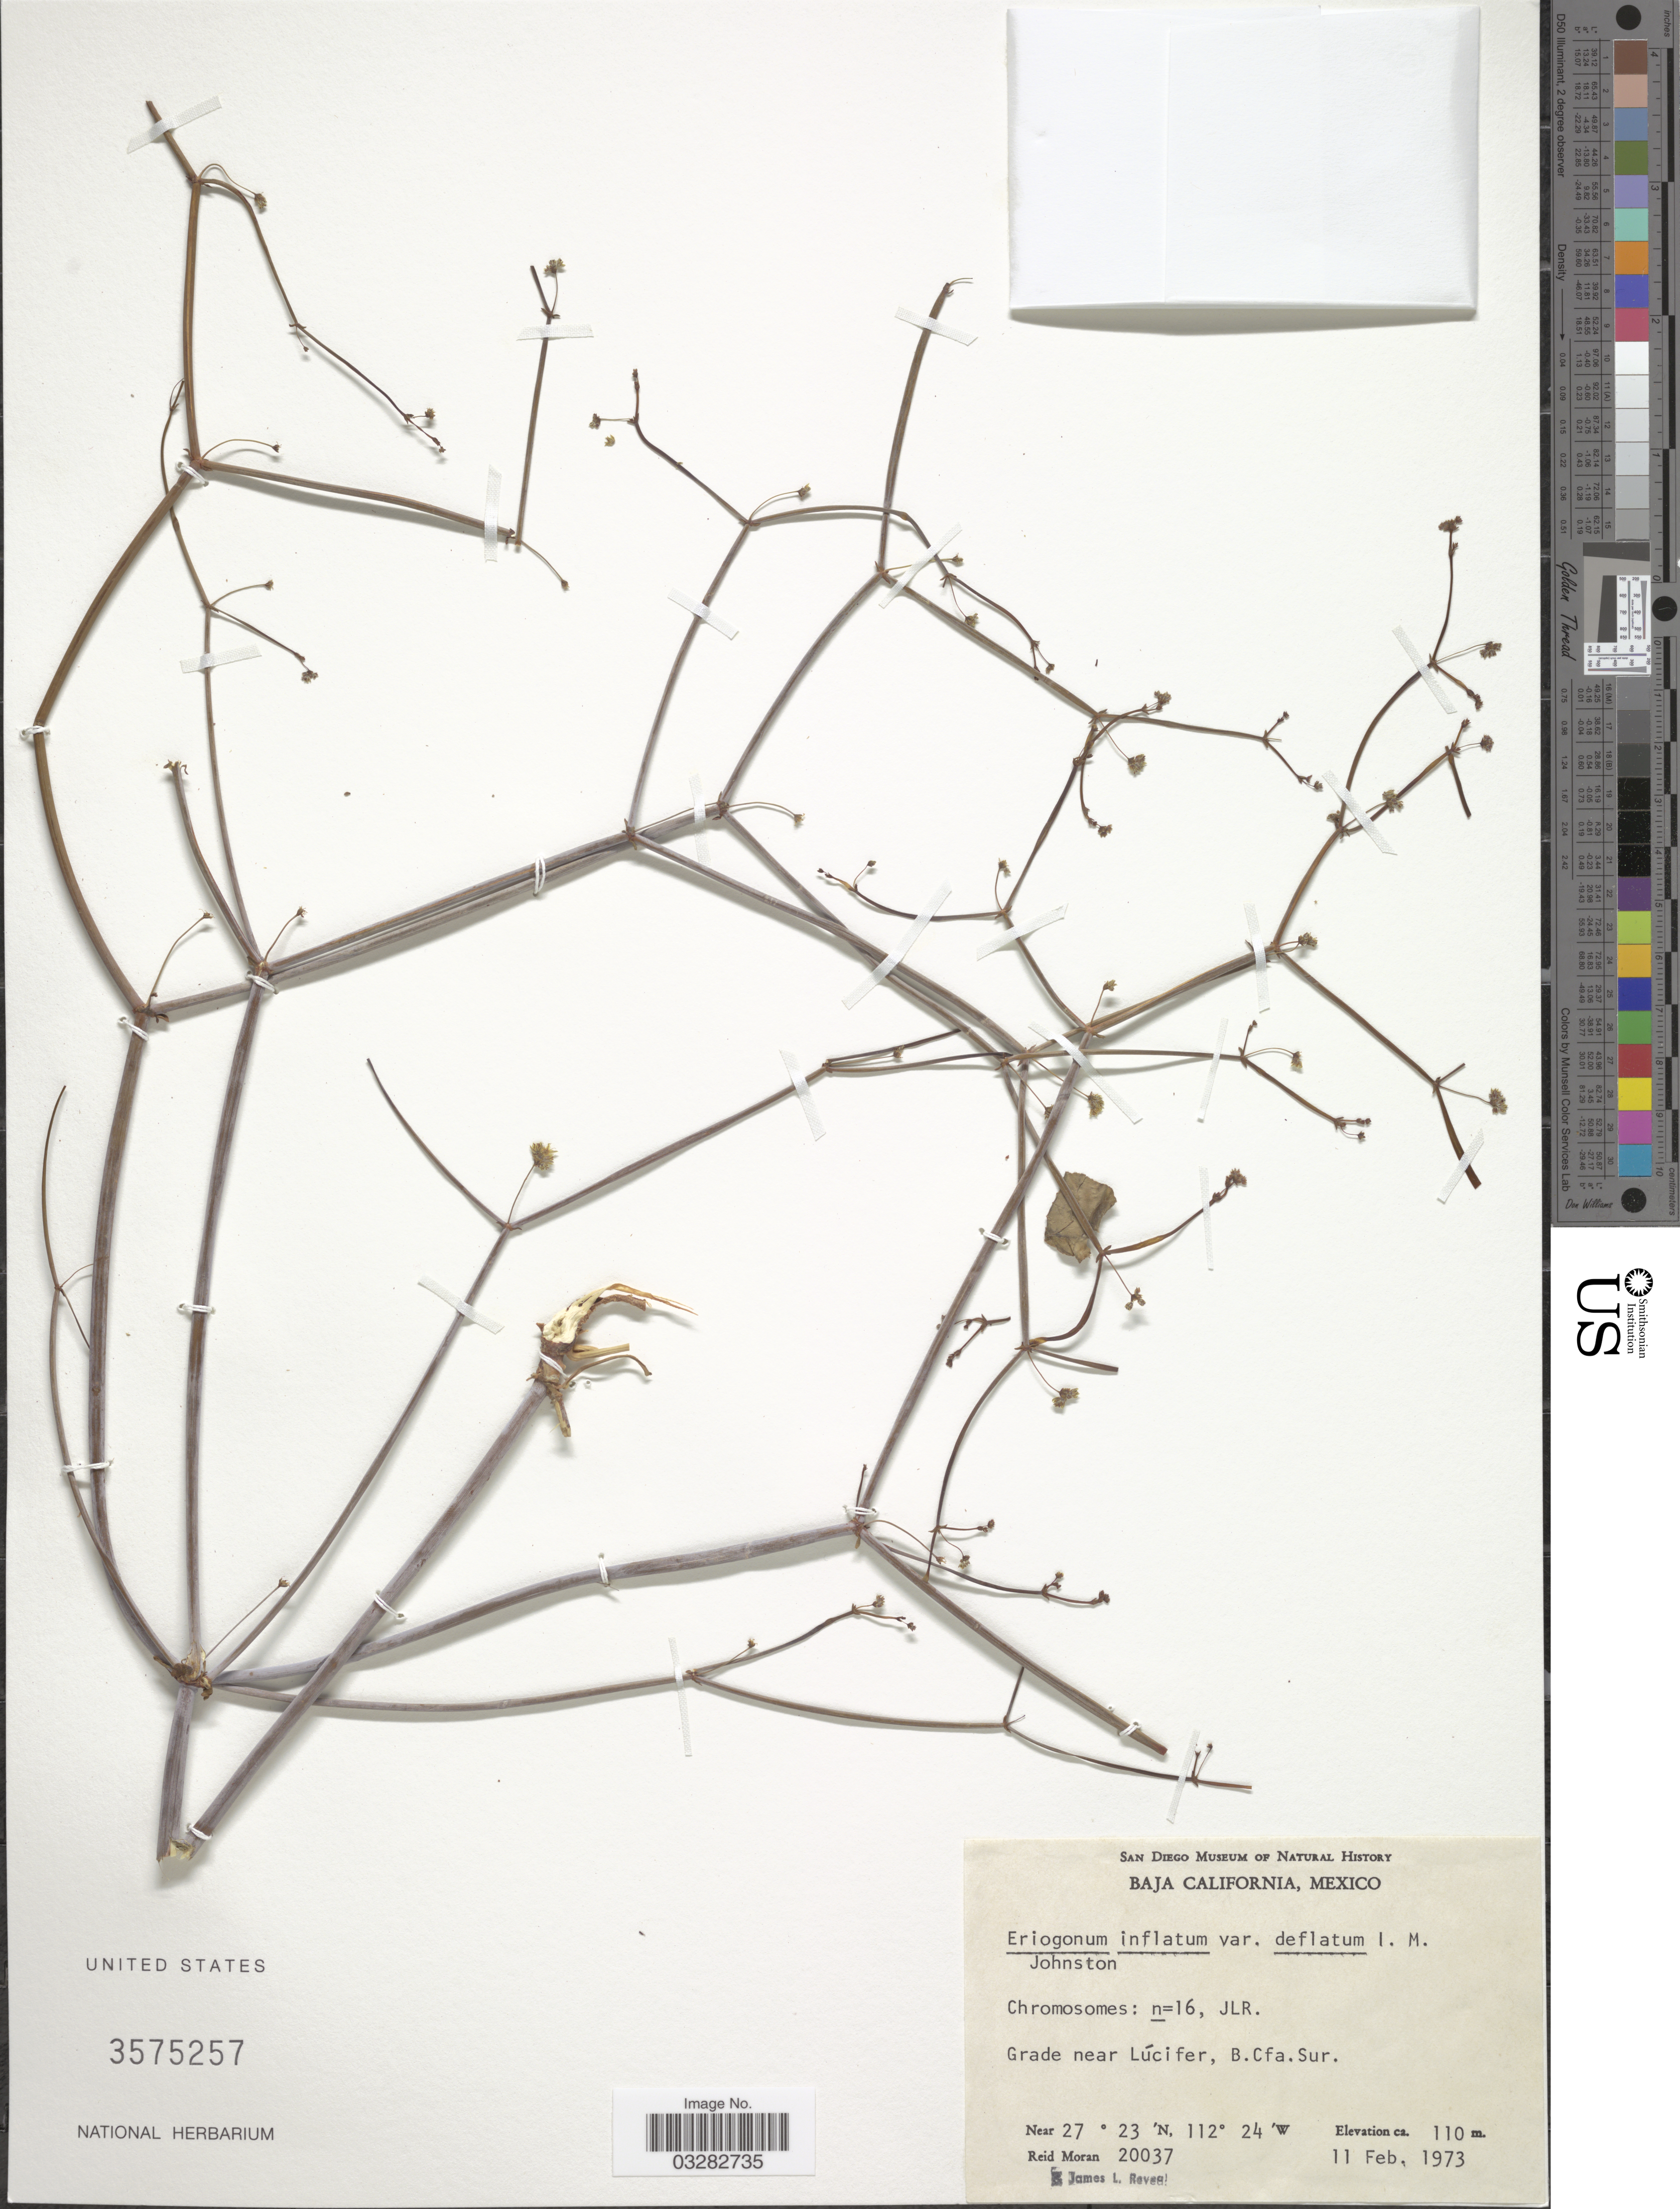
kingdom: Plantae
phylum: Tracheophyta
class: Magnoliopsida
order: Caryophyllales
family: Polygonaceae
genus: Eriogonum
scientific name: Eriogonum inflatum var. deflatum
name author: I.M. Johnst.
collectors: R. V. Moran & J. L. Reveal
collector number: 20037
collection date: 1973-02-11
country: Mexico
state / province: Baja California Sur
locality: Near Lúcifer, B. Cfa. Sur.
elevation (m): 110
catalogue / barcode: US 3575257